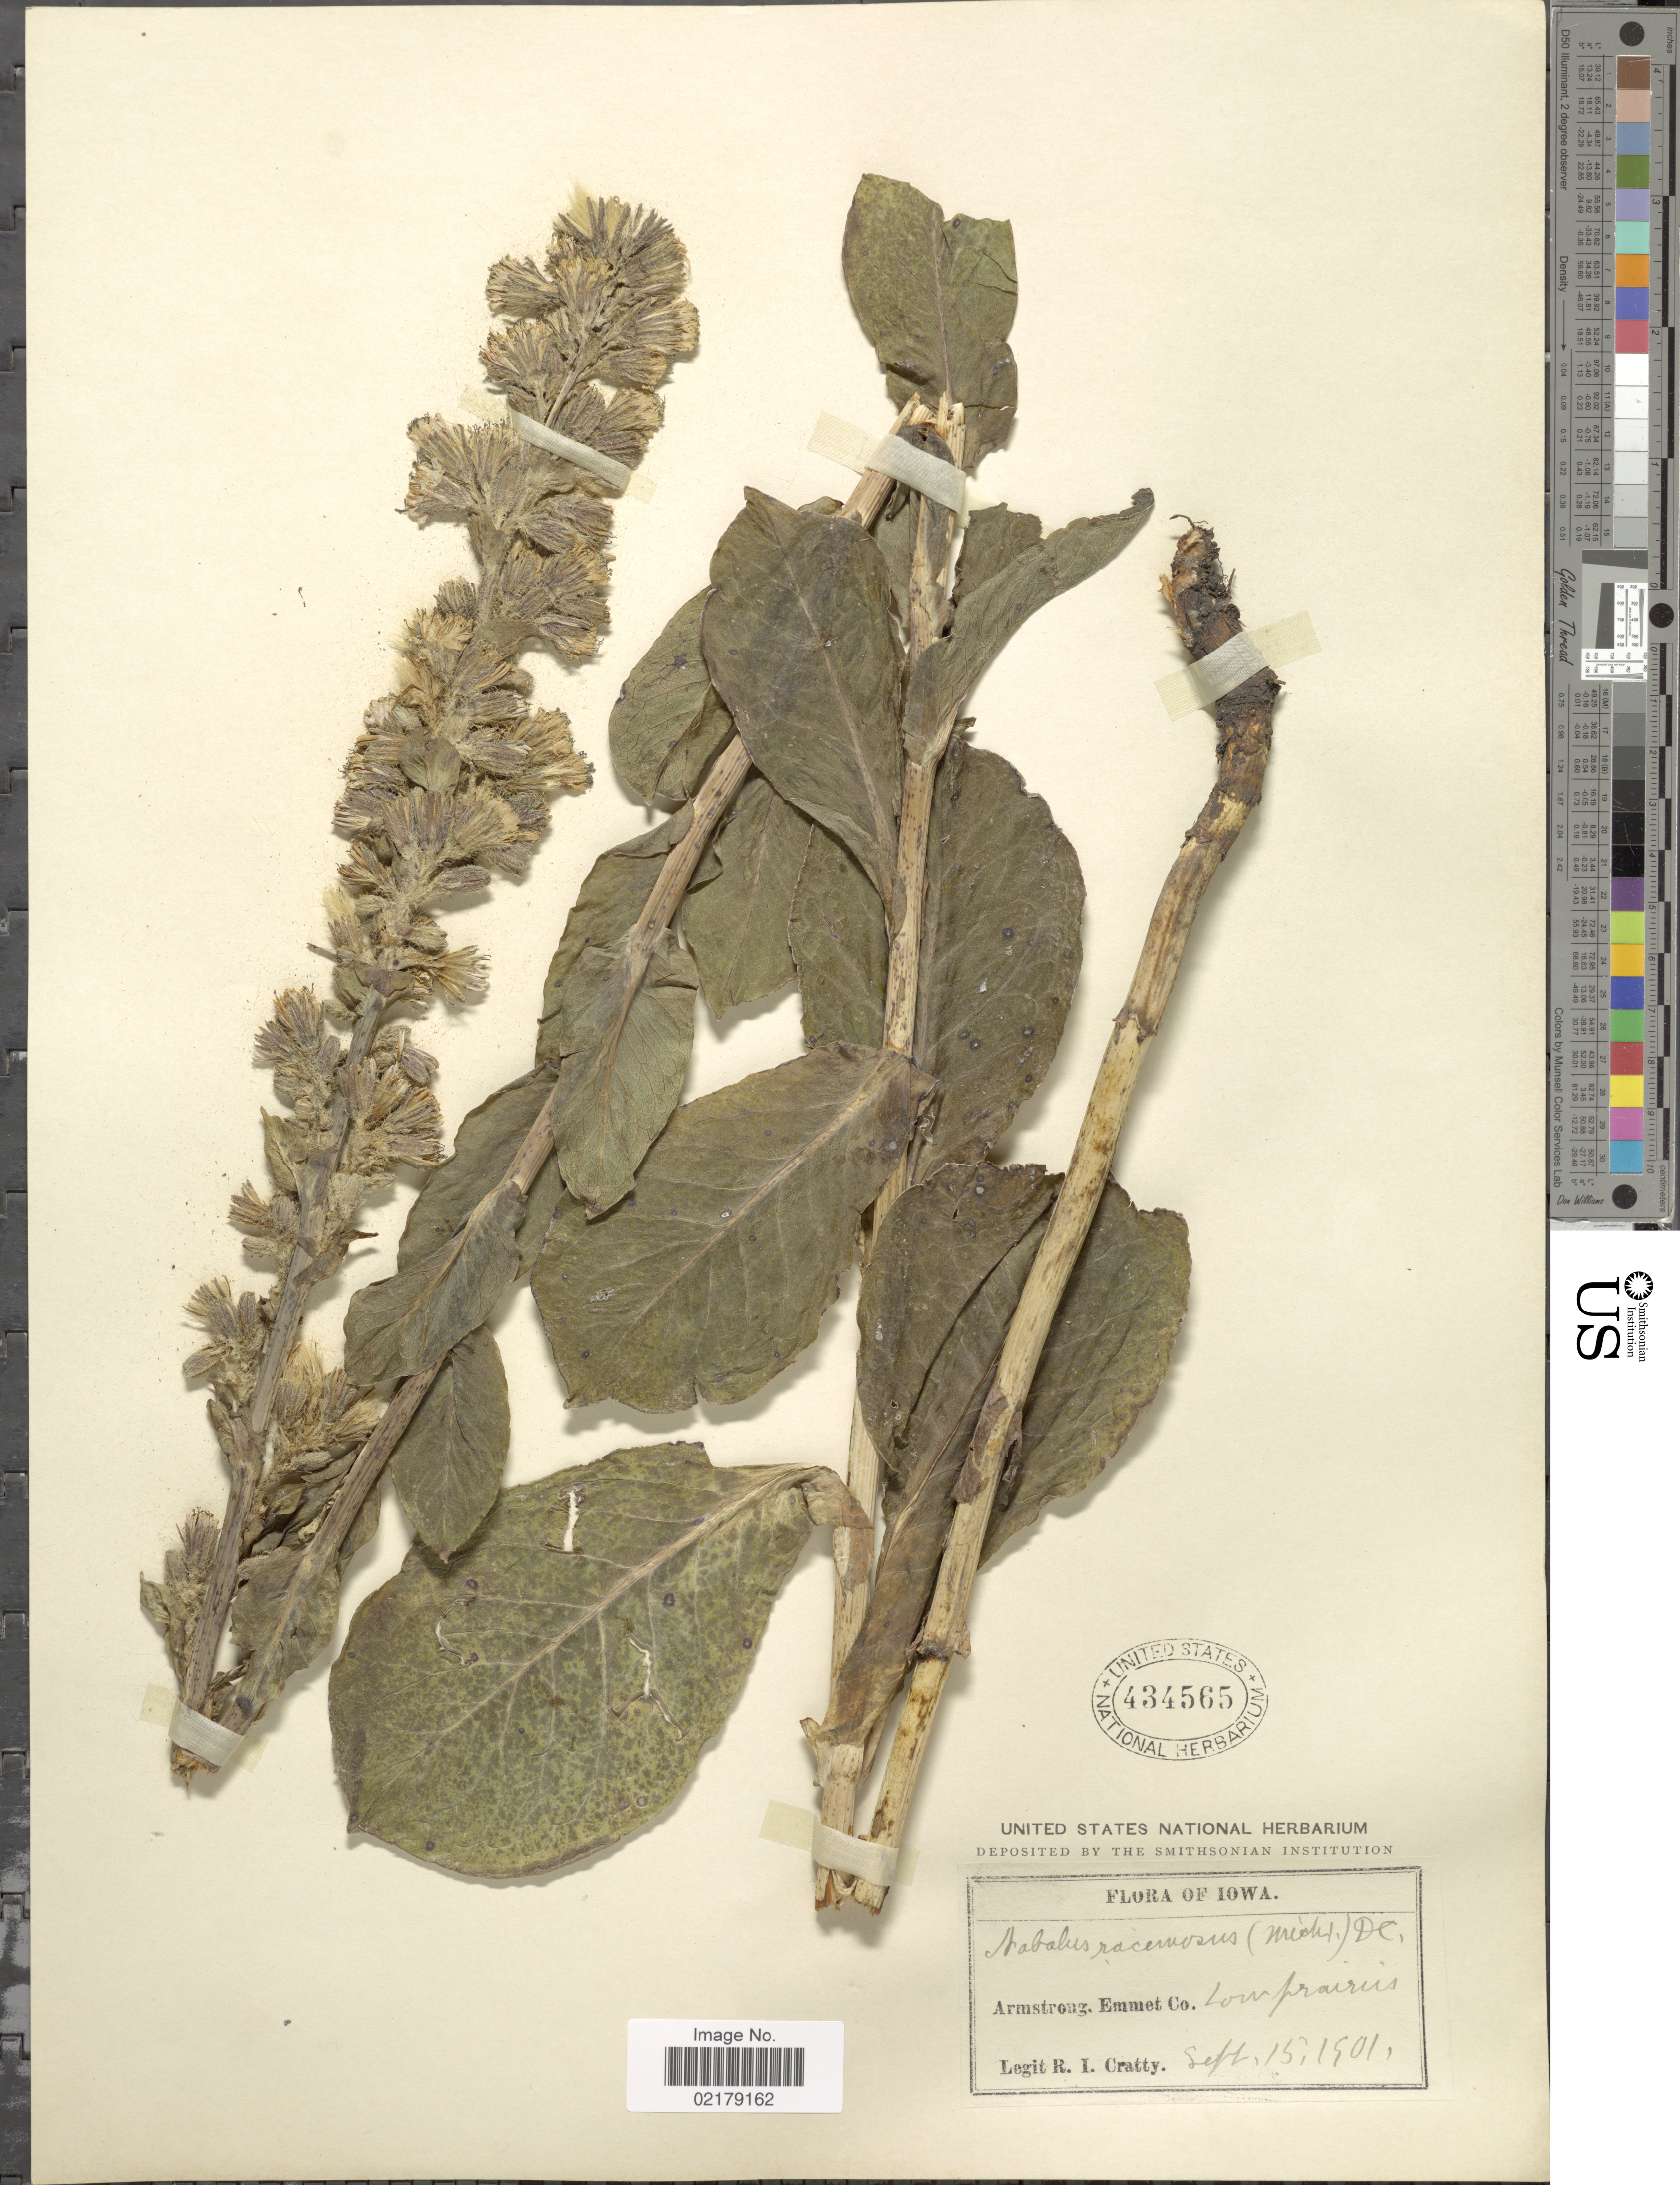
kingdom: Plantae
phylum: Tracheophyta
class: Magnoliopsida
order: Asterales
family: Asteraceae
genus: Nabalus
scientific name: Nabalus racemosus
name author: (Michx.) Hook.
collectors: R. Cratty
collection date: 1901-09-15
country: United States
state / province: Iowa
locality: Armstrong, Emmet Co. Low prairiies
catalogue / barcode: US 434565